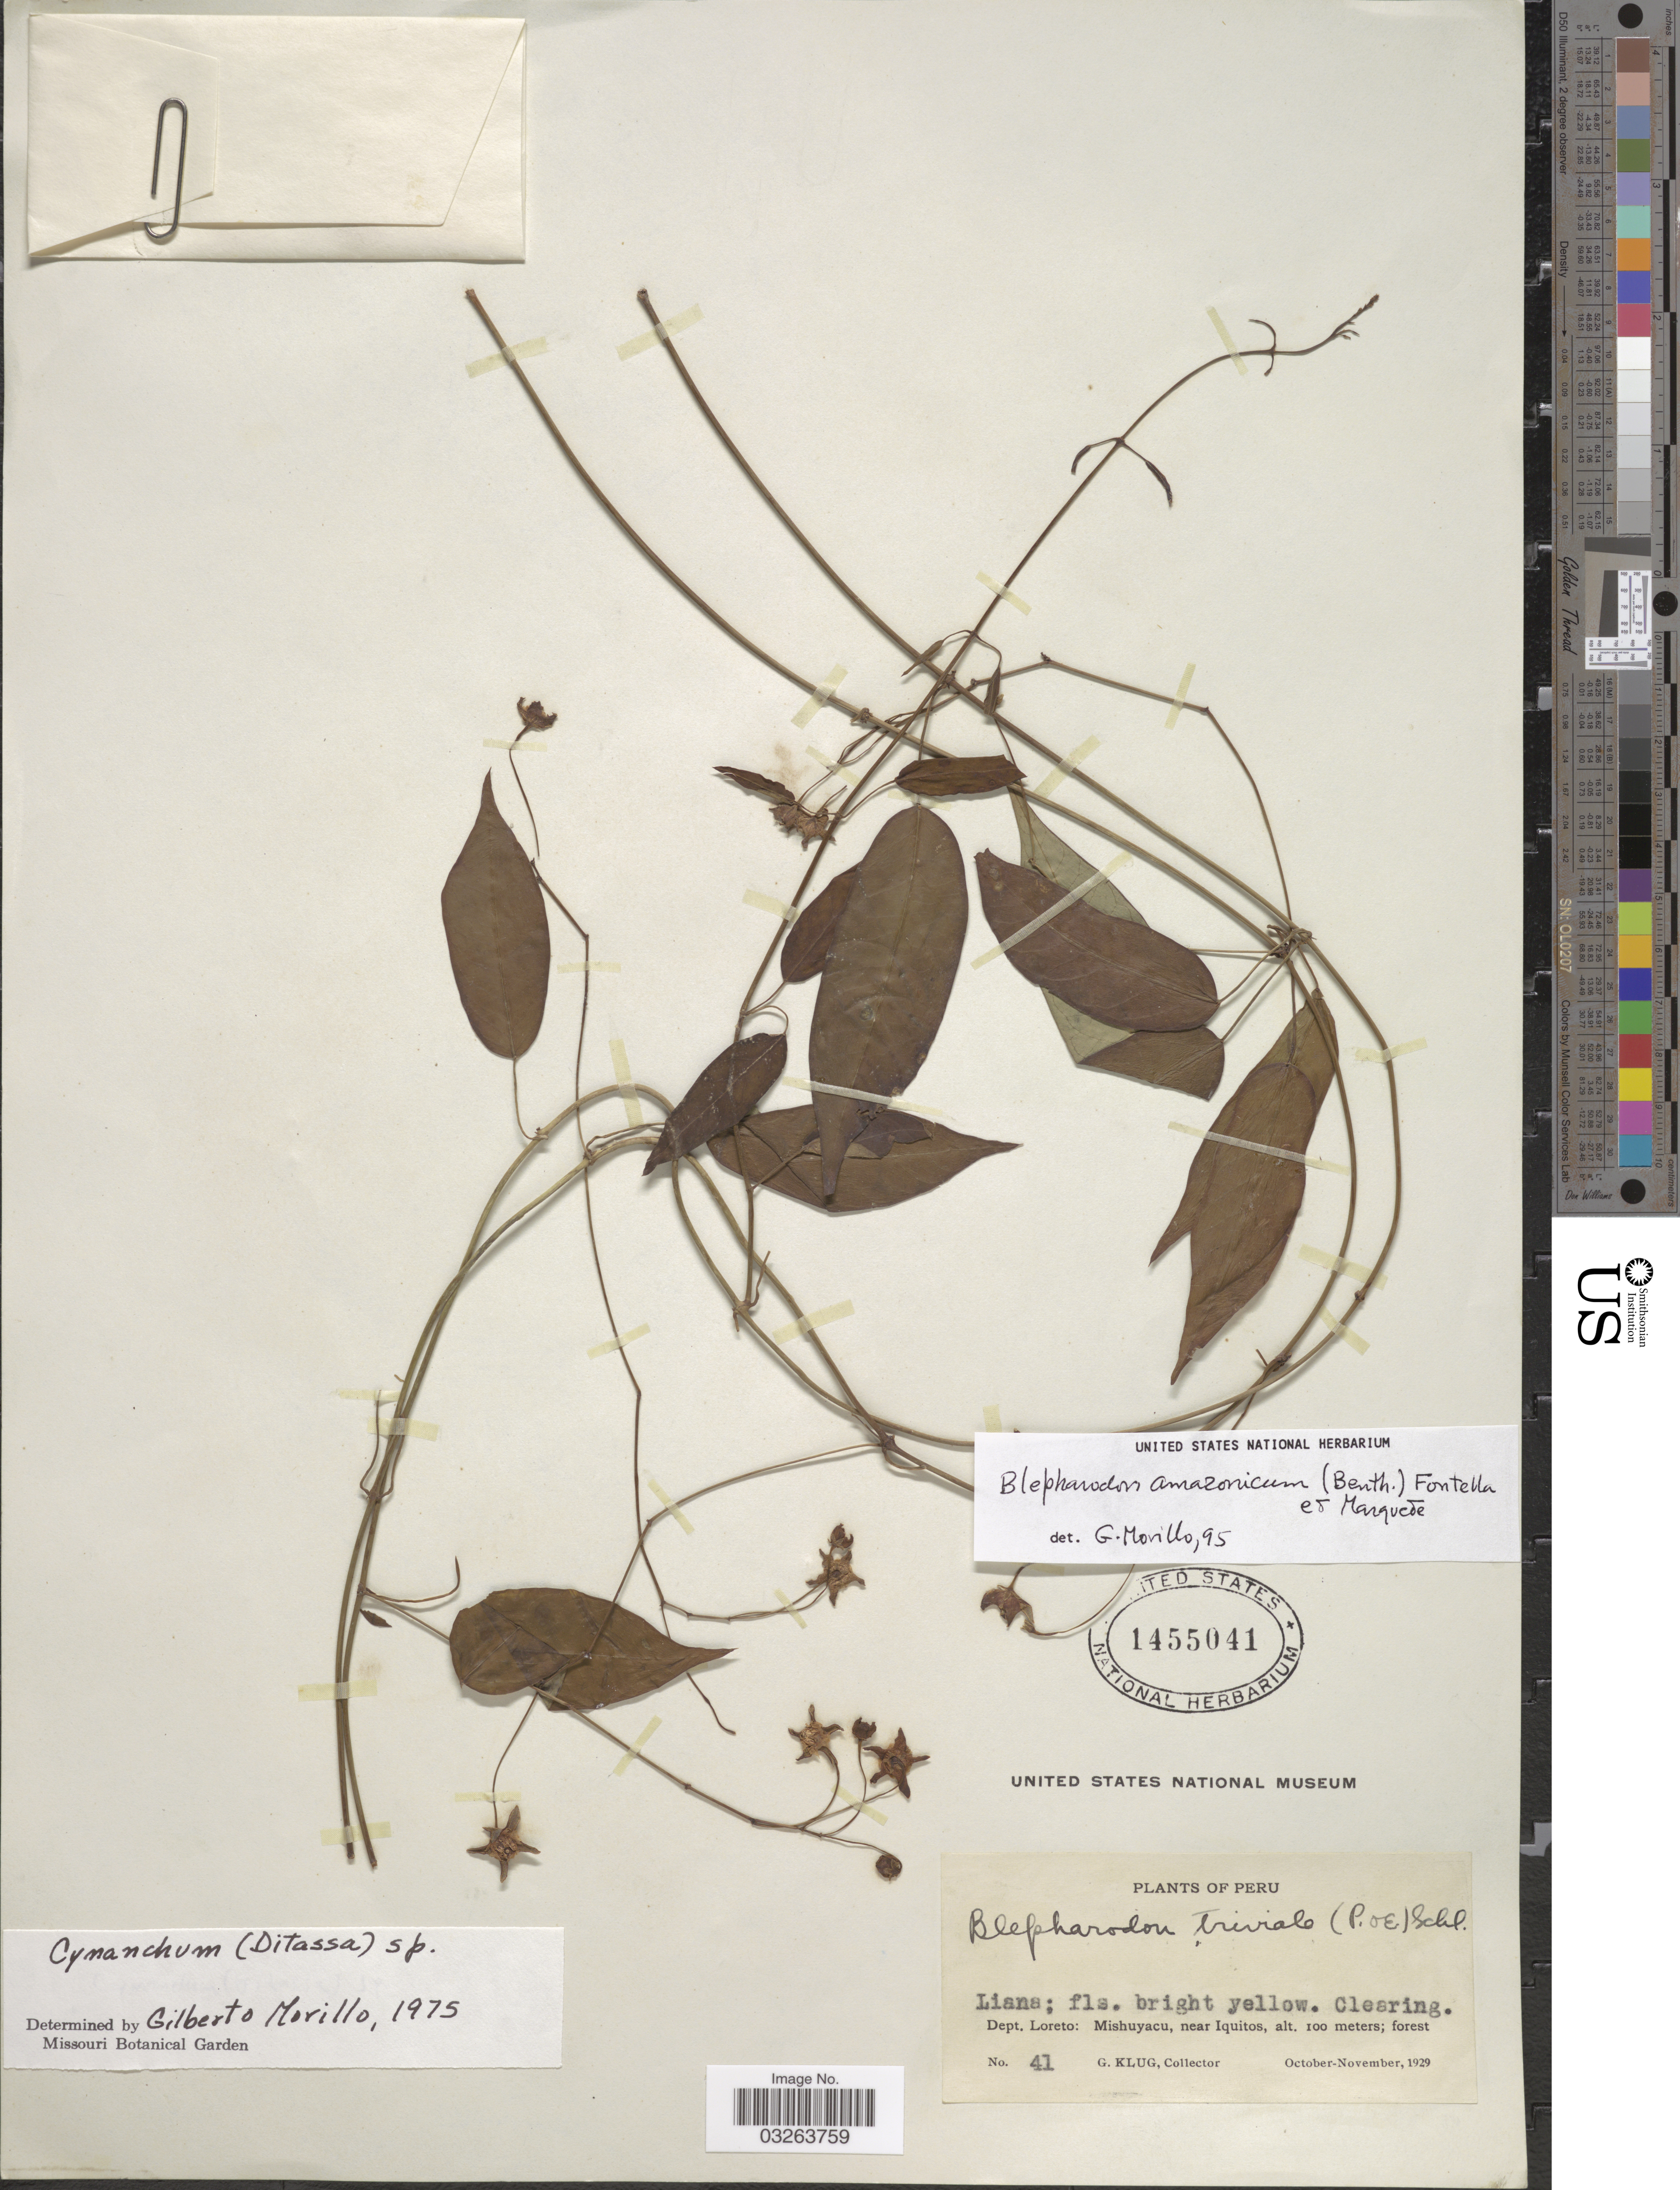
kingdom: Plantae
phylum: Tracheophyta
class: Magnoliopsida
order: Gentianales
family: Apocynaceae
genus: Blepharodon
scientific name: Blepharodon amazonicum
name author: (Benth.) Fontella & Marquete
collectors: G. Klug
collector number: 41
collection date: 1929-10/1929-11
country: Peru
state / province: Loreto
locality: Dept. Loreto: Mishuyacu, near Iquitos.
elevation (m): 100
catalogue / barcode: US 1455041